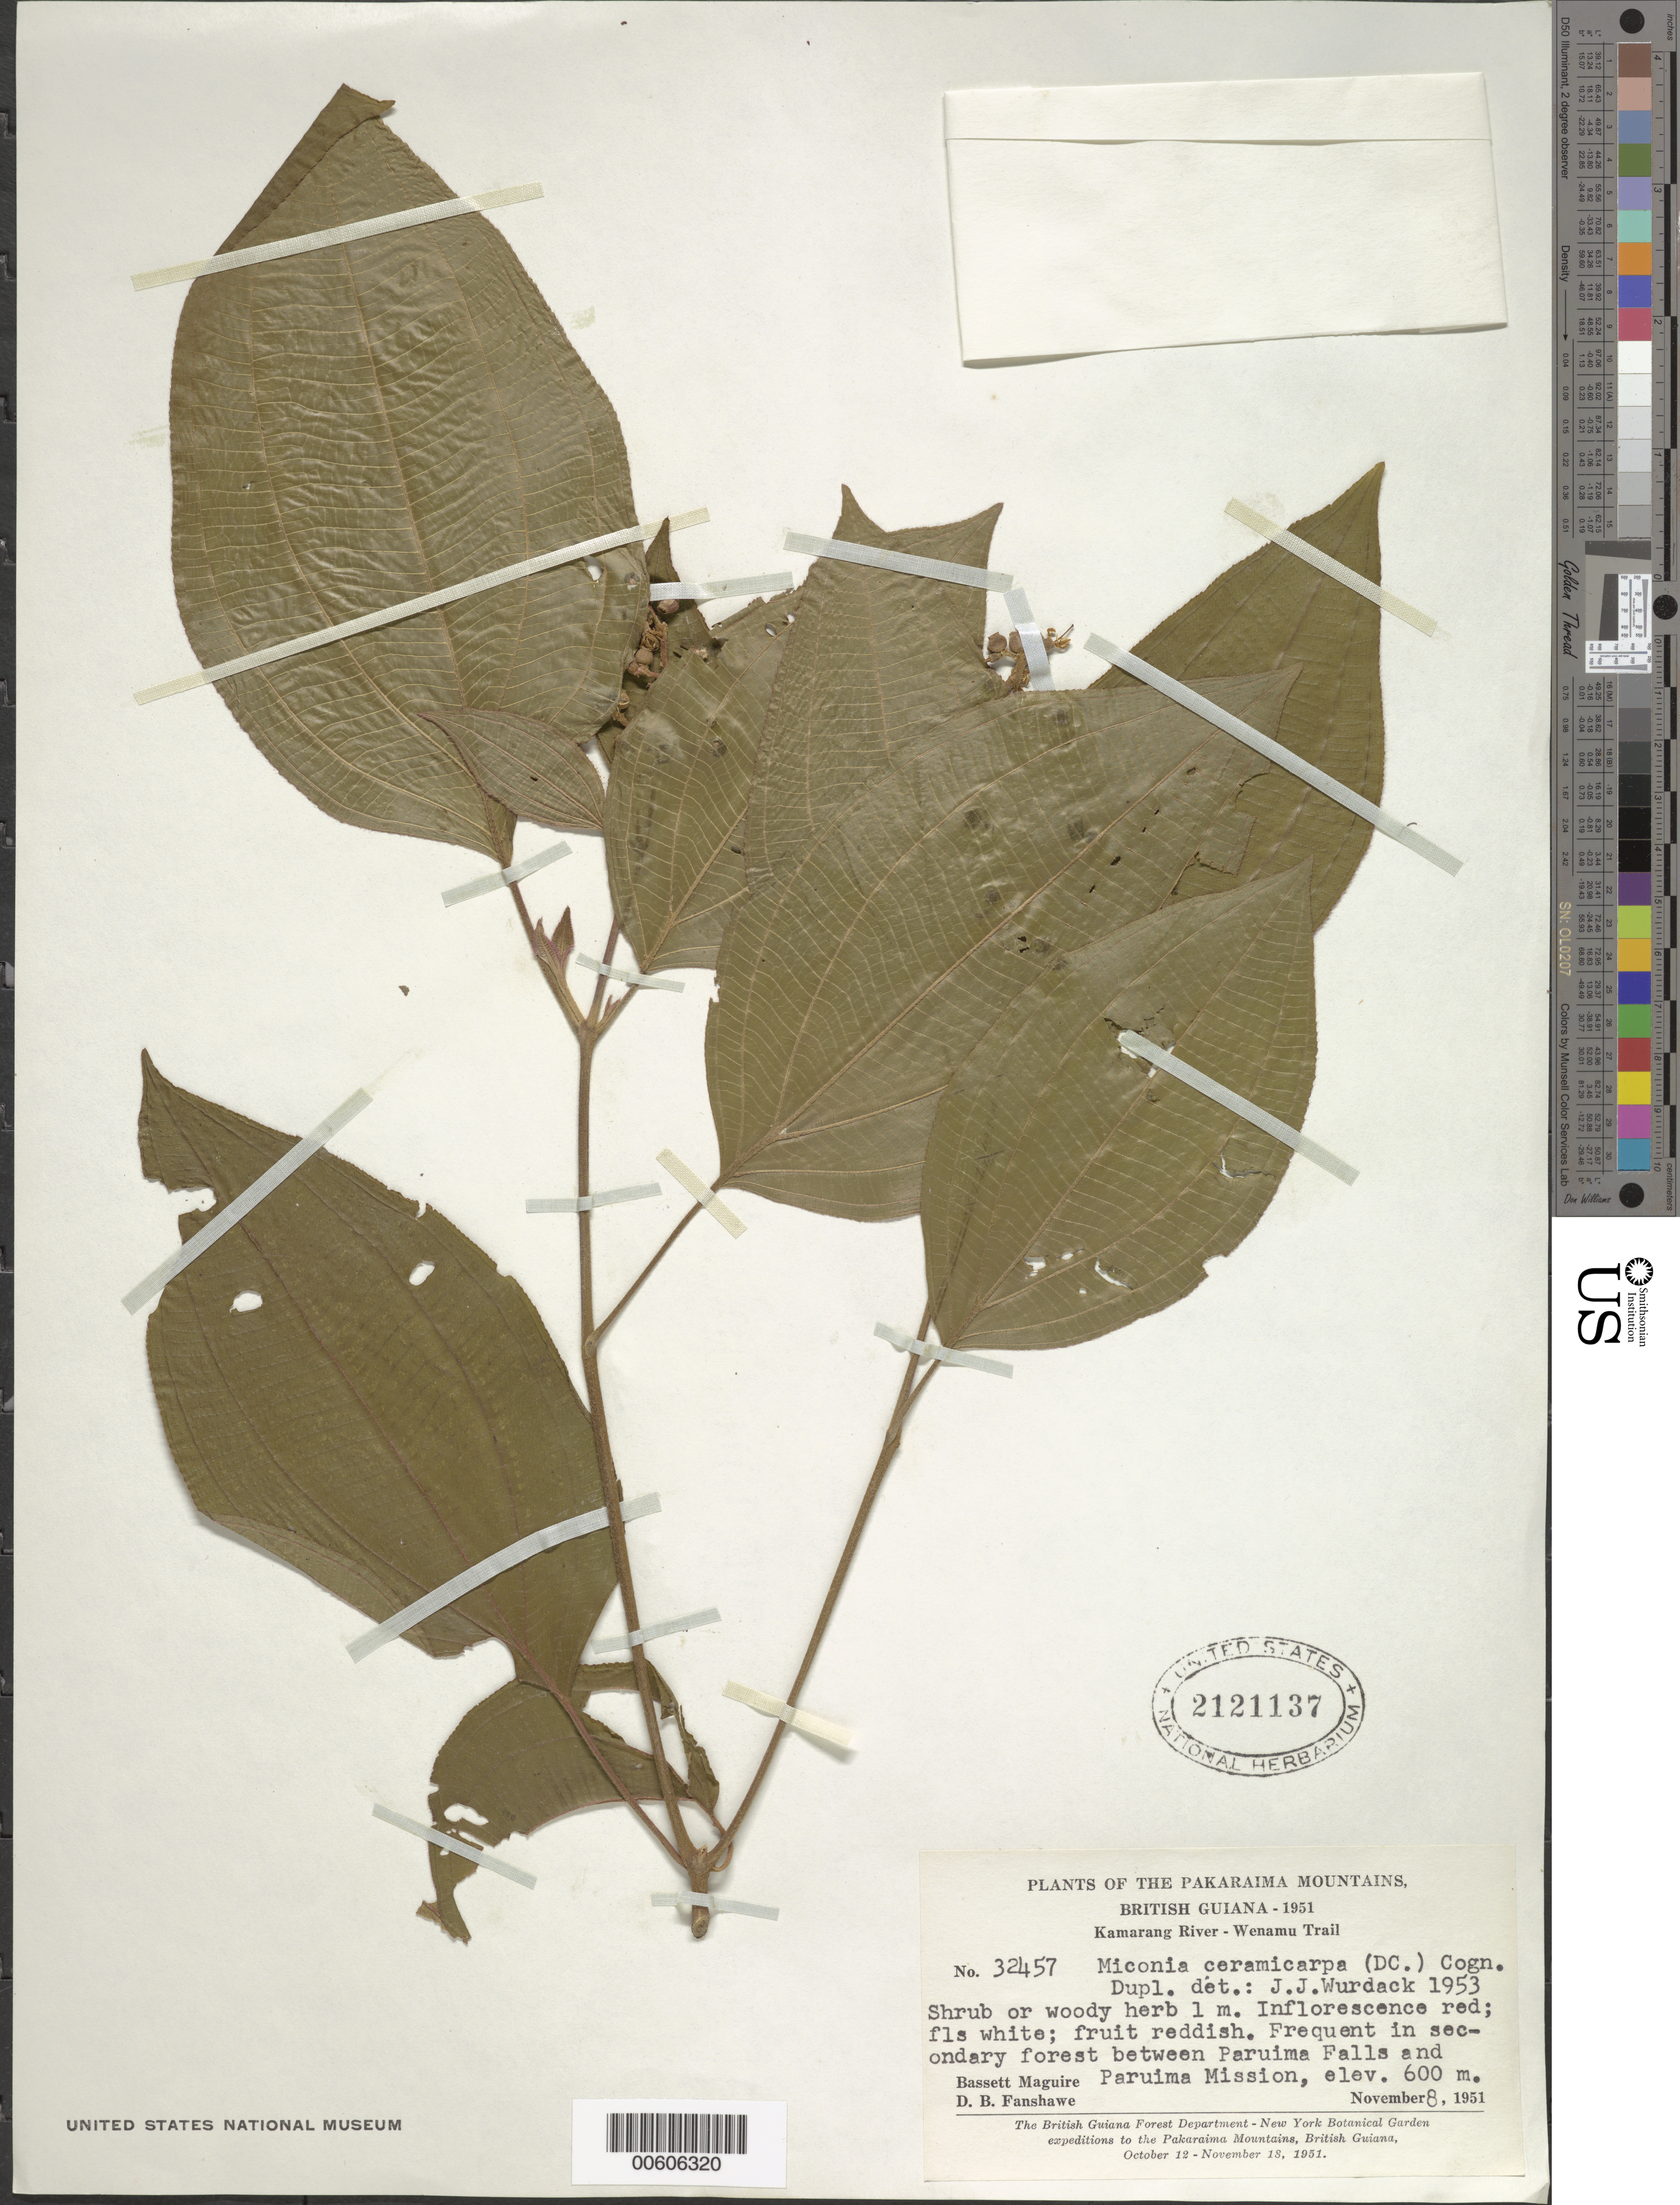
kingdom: Plantae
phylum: Tracheophyta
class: Magnoliopsida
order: Myrtales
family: Melastomataceae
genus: Miconia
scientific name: Miconia ceramicarpa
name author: (DC.) Cogn.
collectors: B. Maguire & D. B. Fanshawe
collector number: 32457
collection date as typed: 8-Nov-51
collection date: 1951-11-08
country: Guyana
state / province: Cuyuni-Mazaruni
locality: Kamarang R., Wenamu trail, between Paruima Falls and Paruima Mission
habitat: Secondary forest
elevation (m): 600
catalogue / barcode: US 2121137